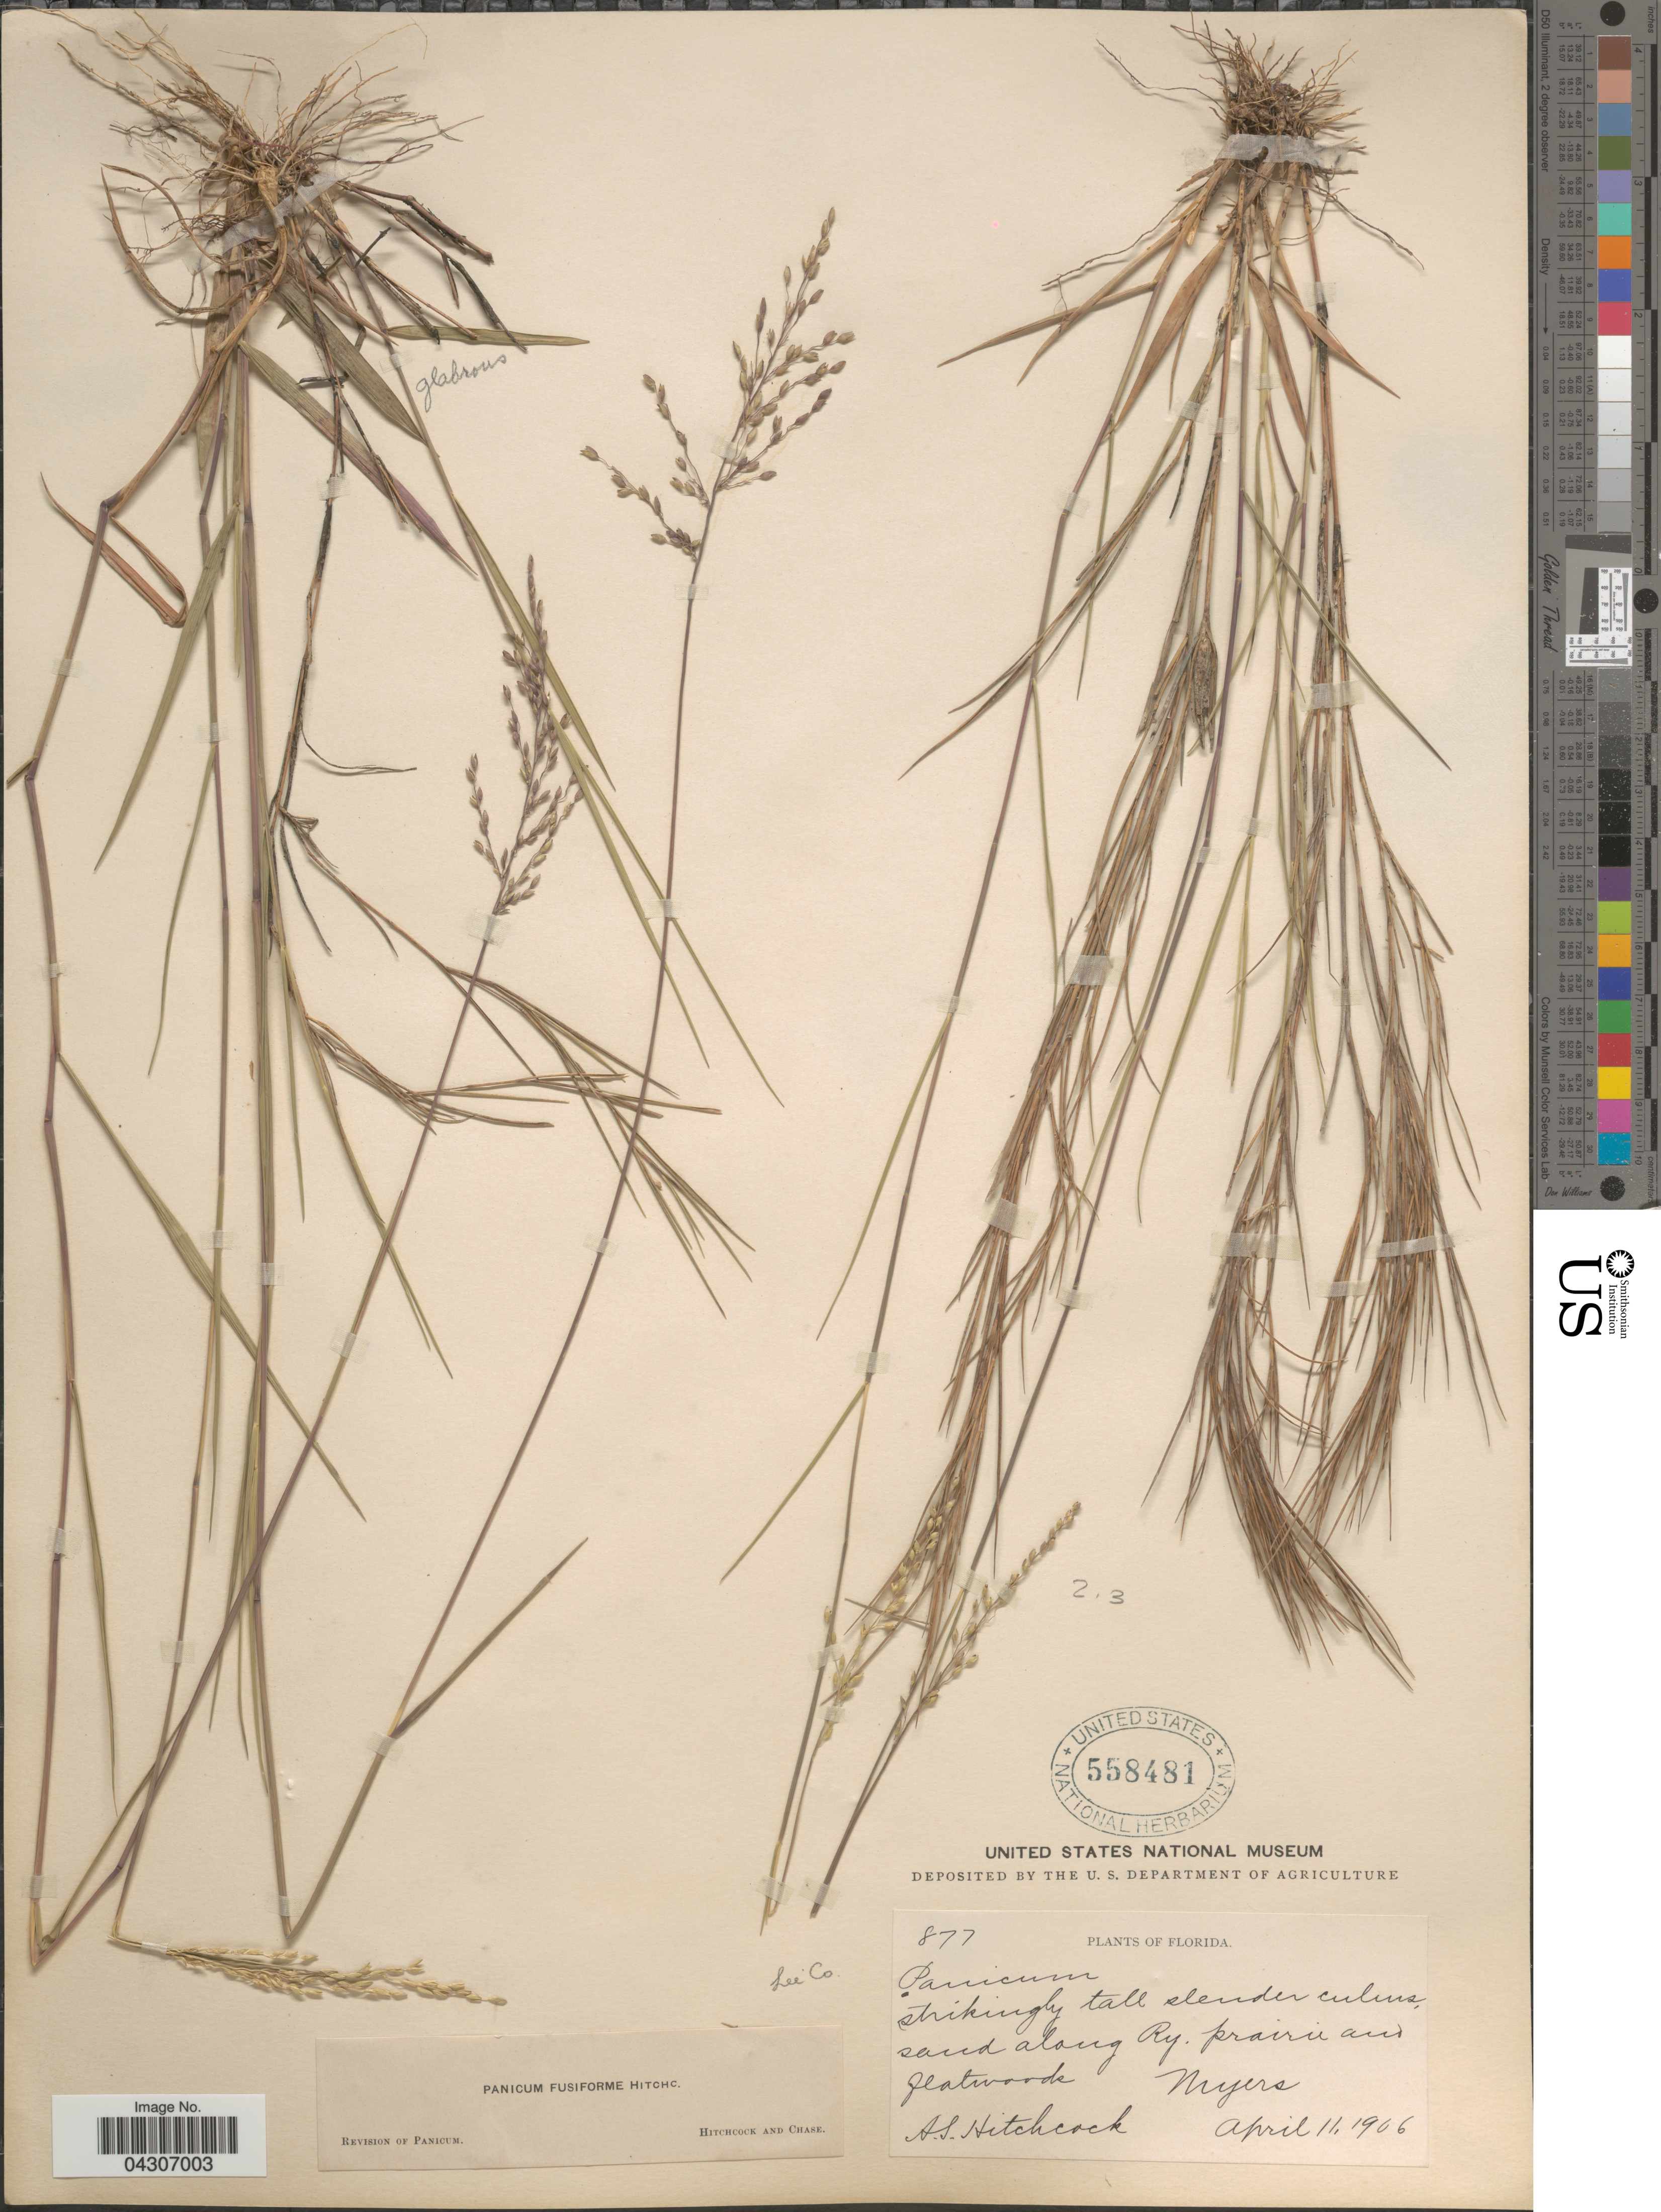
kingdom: Plantae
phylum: Tracheophyta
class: Liliopsida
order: Poales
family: Poaceae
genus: Dichanthelium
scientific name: Dichanthelium aciculare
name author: (Desv. ex Poir.) Gould & C.A. Clark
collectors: A. S. Hitchcock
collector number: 877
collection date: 1906-04-11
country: United States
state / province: Florida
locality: Lee Co. Sand along Ry. Myers.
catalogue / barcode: US 558481